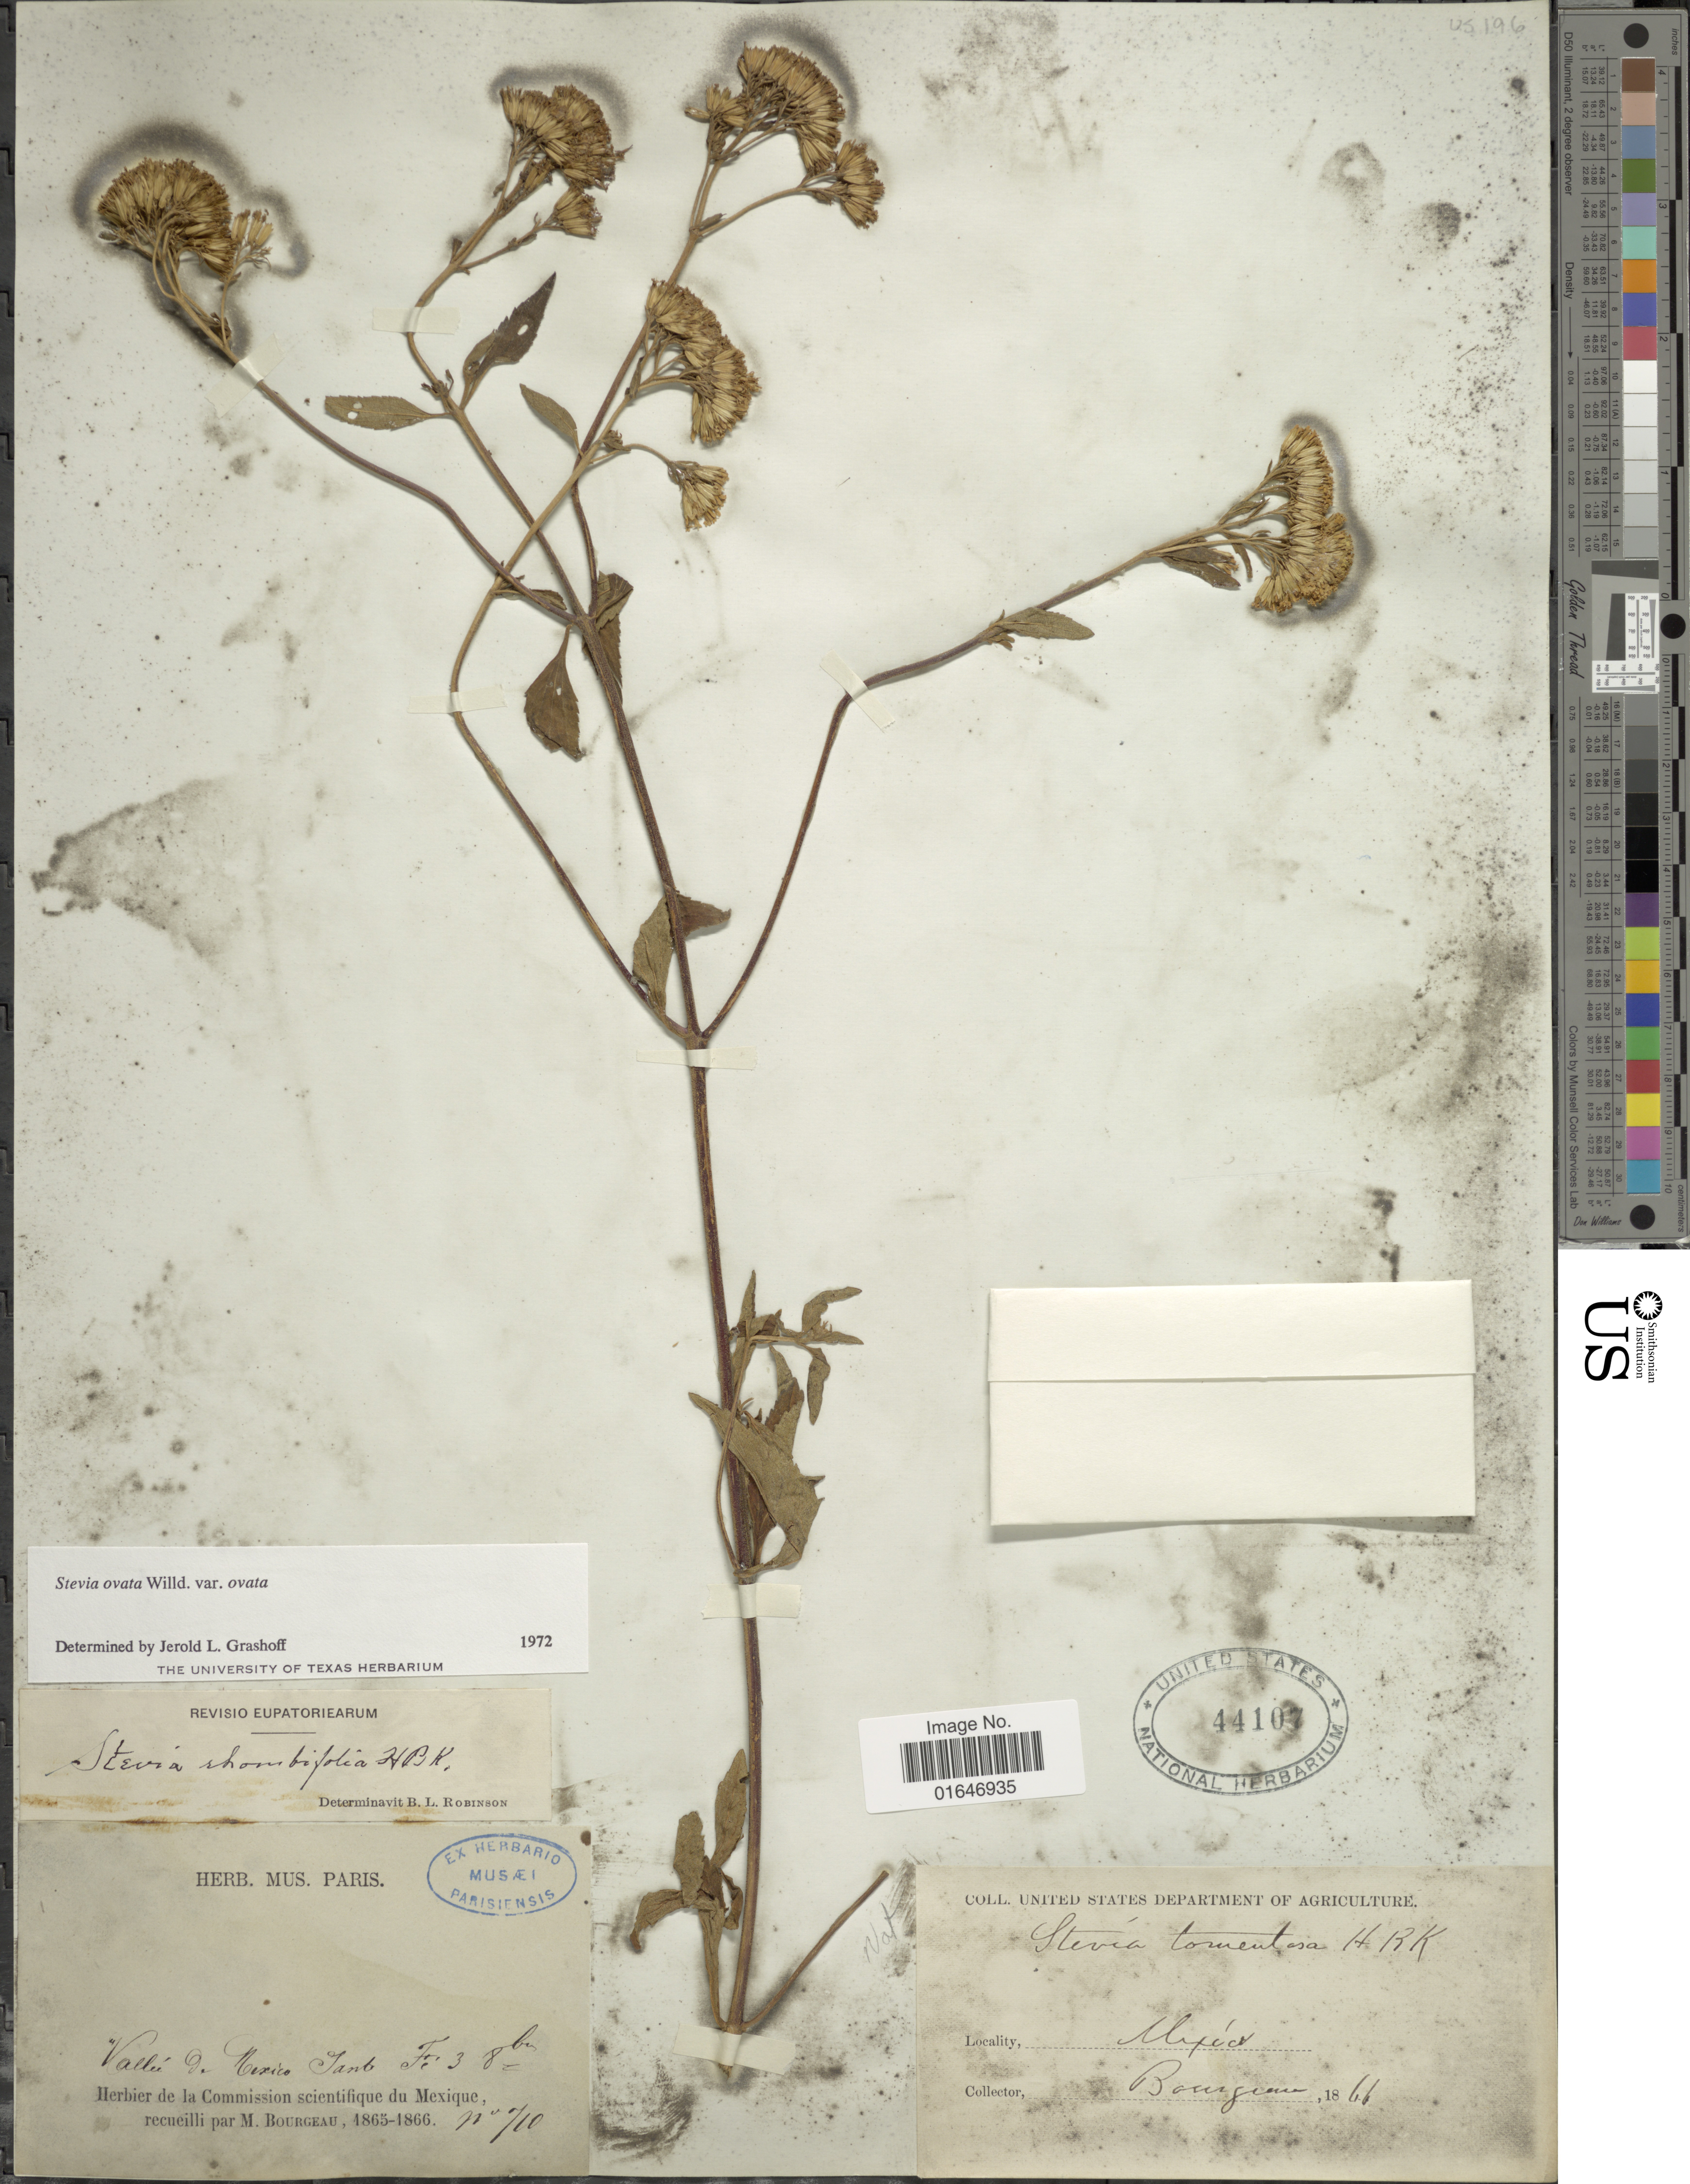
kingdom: Plantae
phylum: Tracheophyta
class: Magnoliopsida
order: Asterales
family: Asteraceae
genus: Stevia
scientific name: Stevia ovata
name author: Willd.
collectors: M. Bourgeau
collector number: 710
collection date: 1866-10-03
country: Mexico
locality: Vallee de Mexico Santa Fé.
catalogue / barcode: US 44107